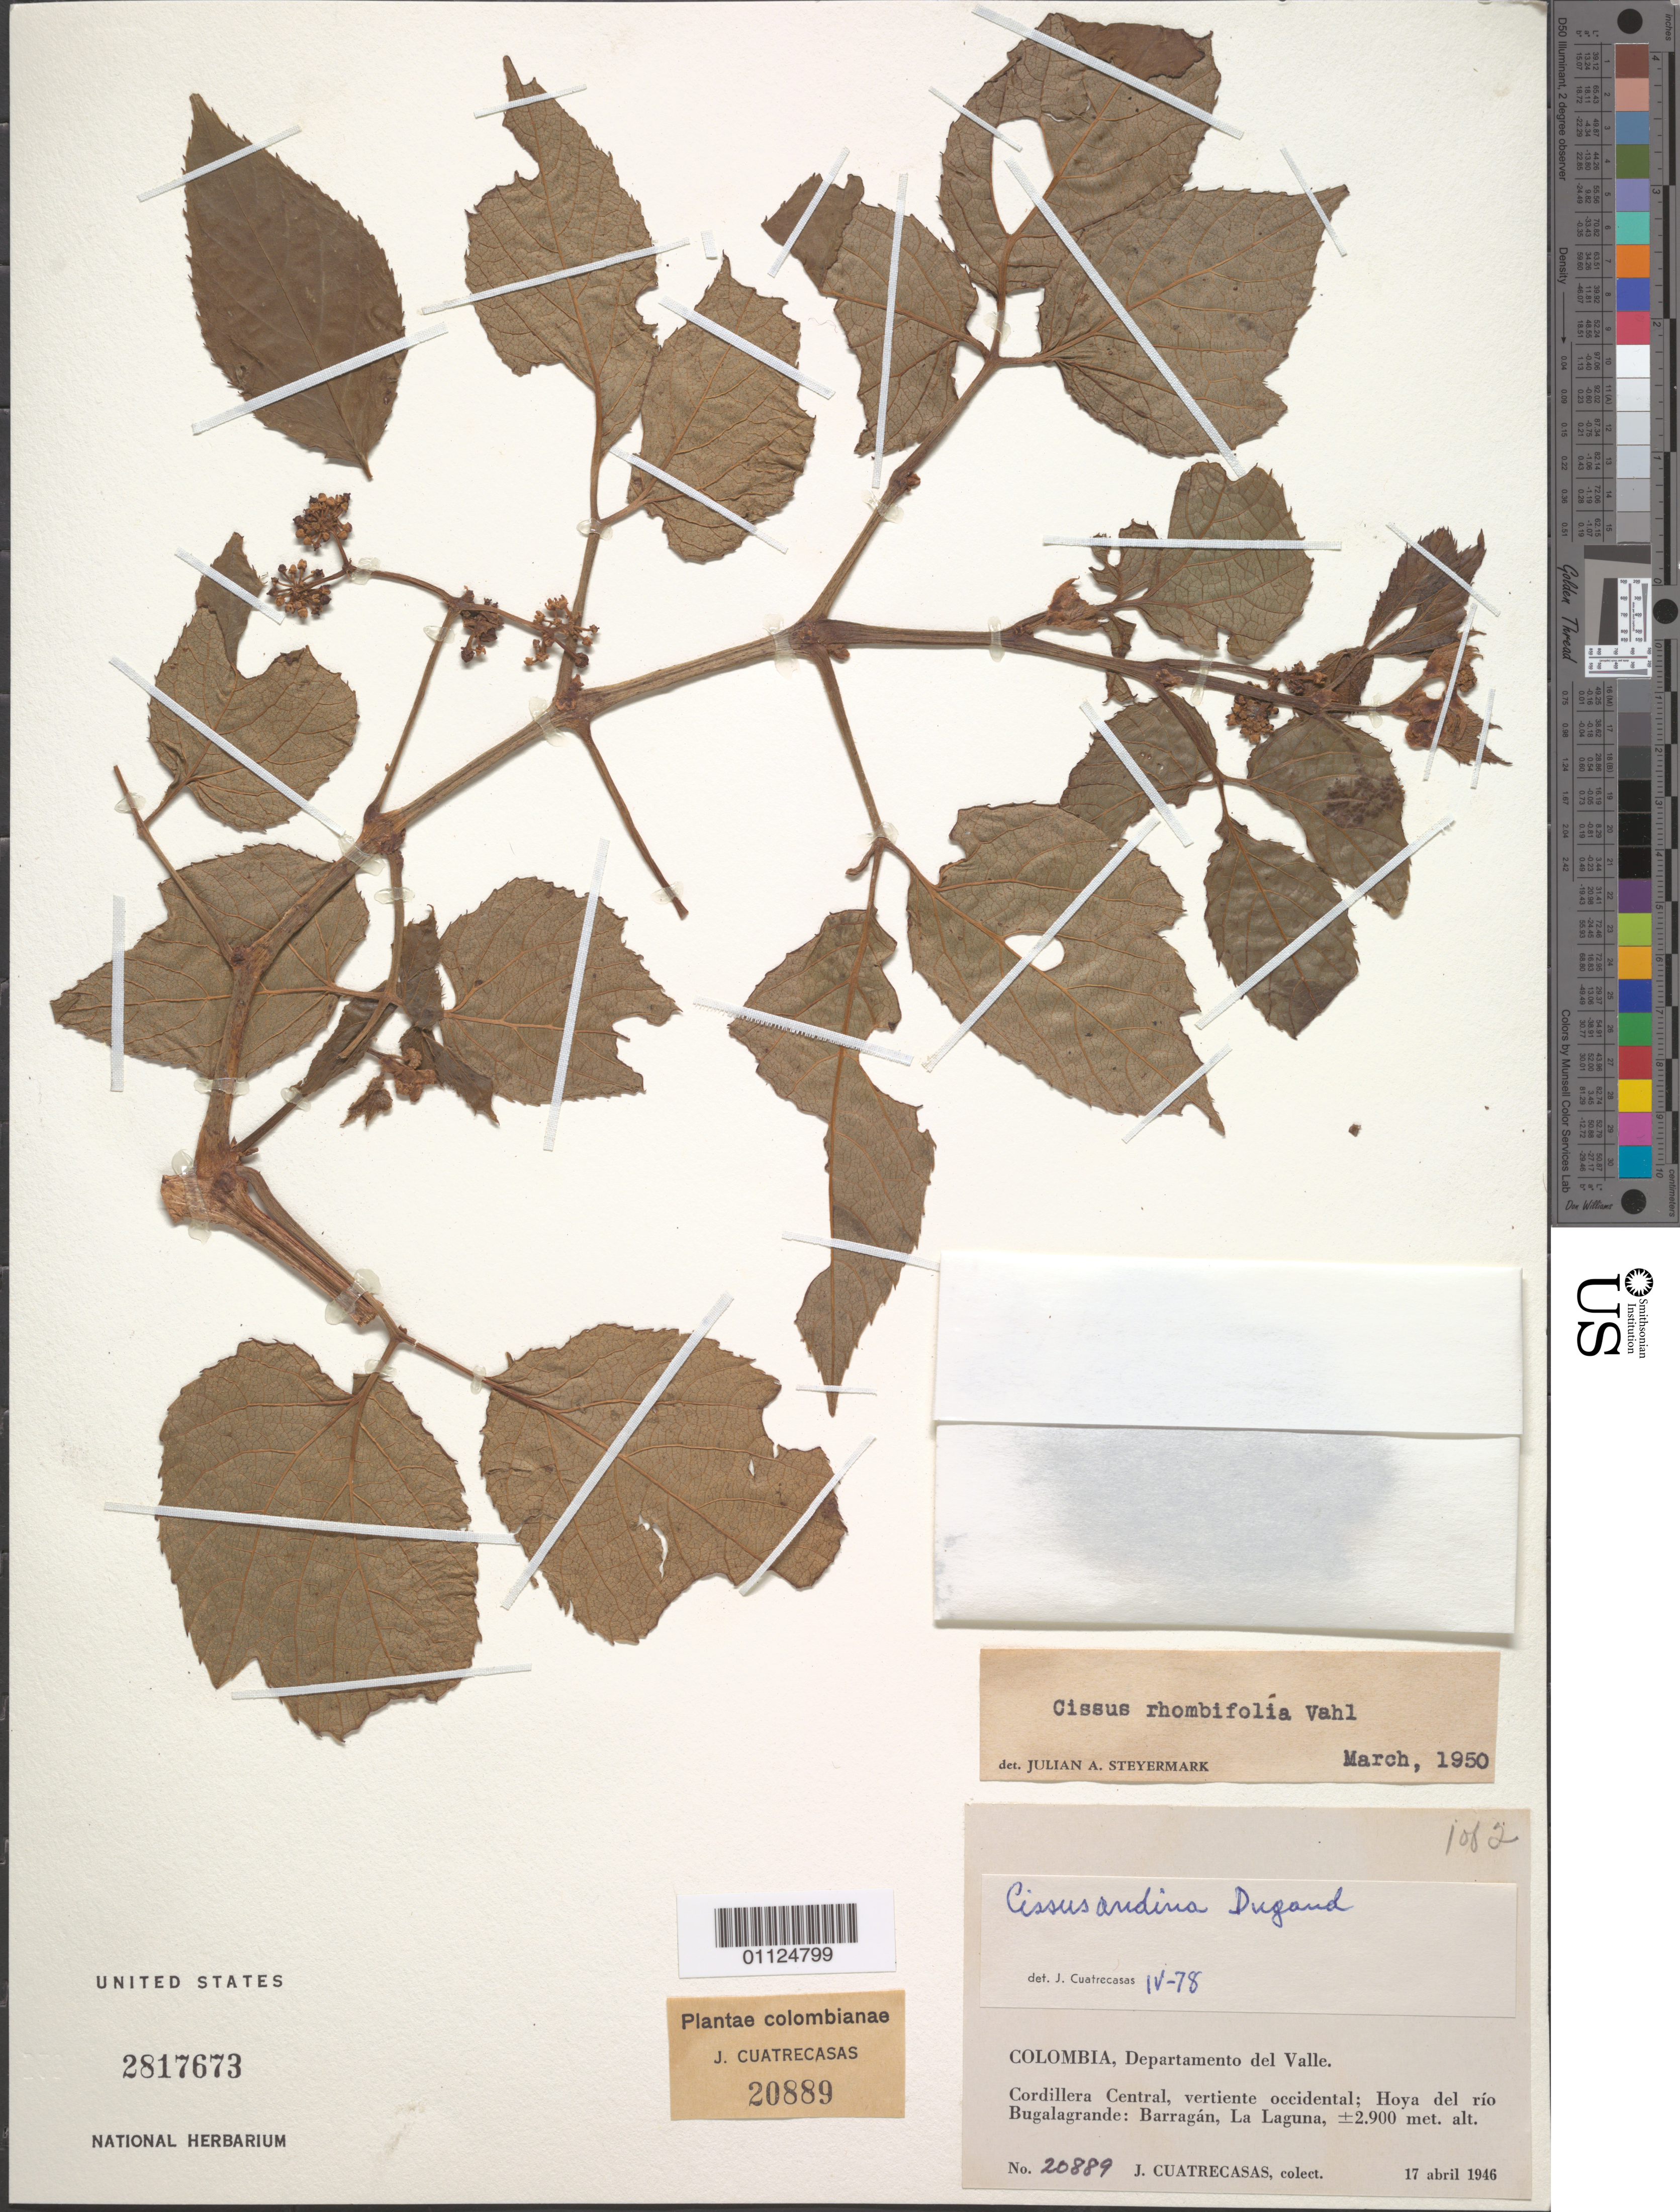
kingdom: Plantae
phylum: Tracheophyta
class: Magnoliopsida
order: Vitales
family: Vitaceae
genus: Cissus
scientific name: Cissus andina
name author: Dugand G.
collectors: J. Cuatrecasas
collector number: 20889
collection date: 1946-04-17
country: Colombia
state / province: Valle del Cauca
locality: Dept. del Valle. Hoya del rio Bugalagrande: Barragan, La Laguna.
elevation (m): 2900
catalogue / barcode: US 2817673